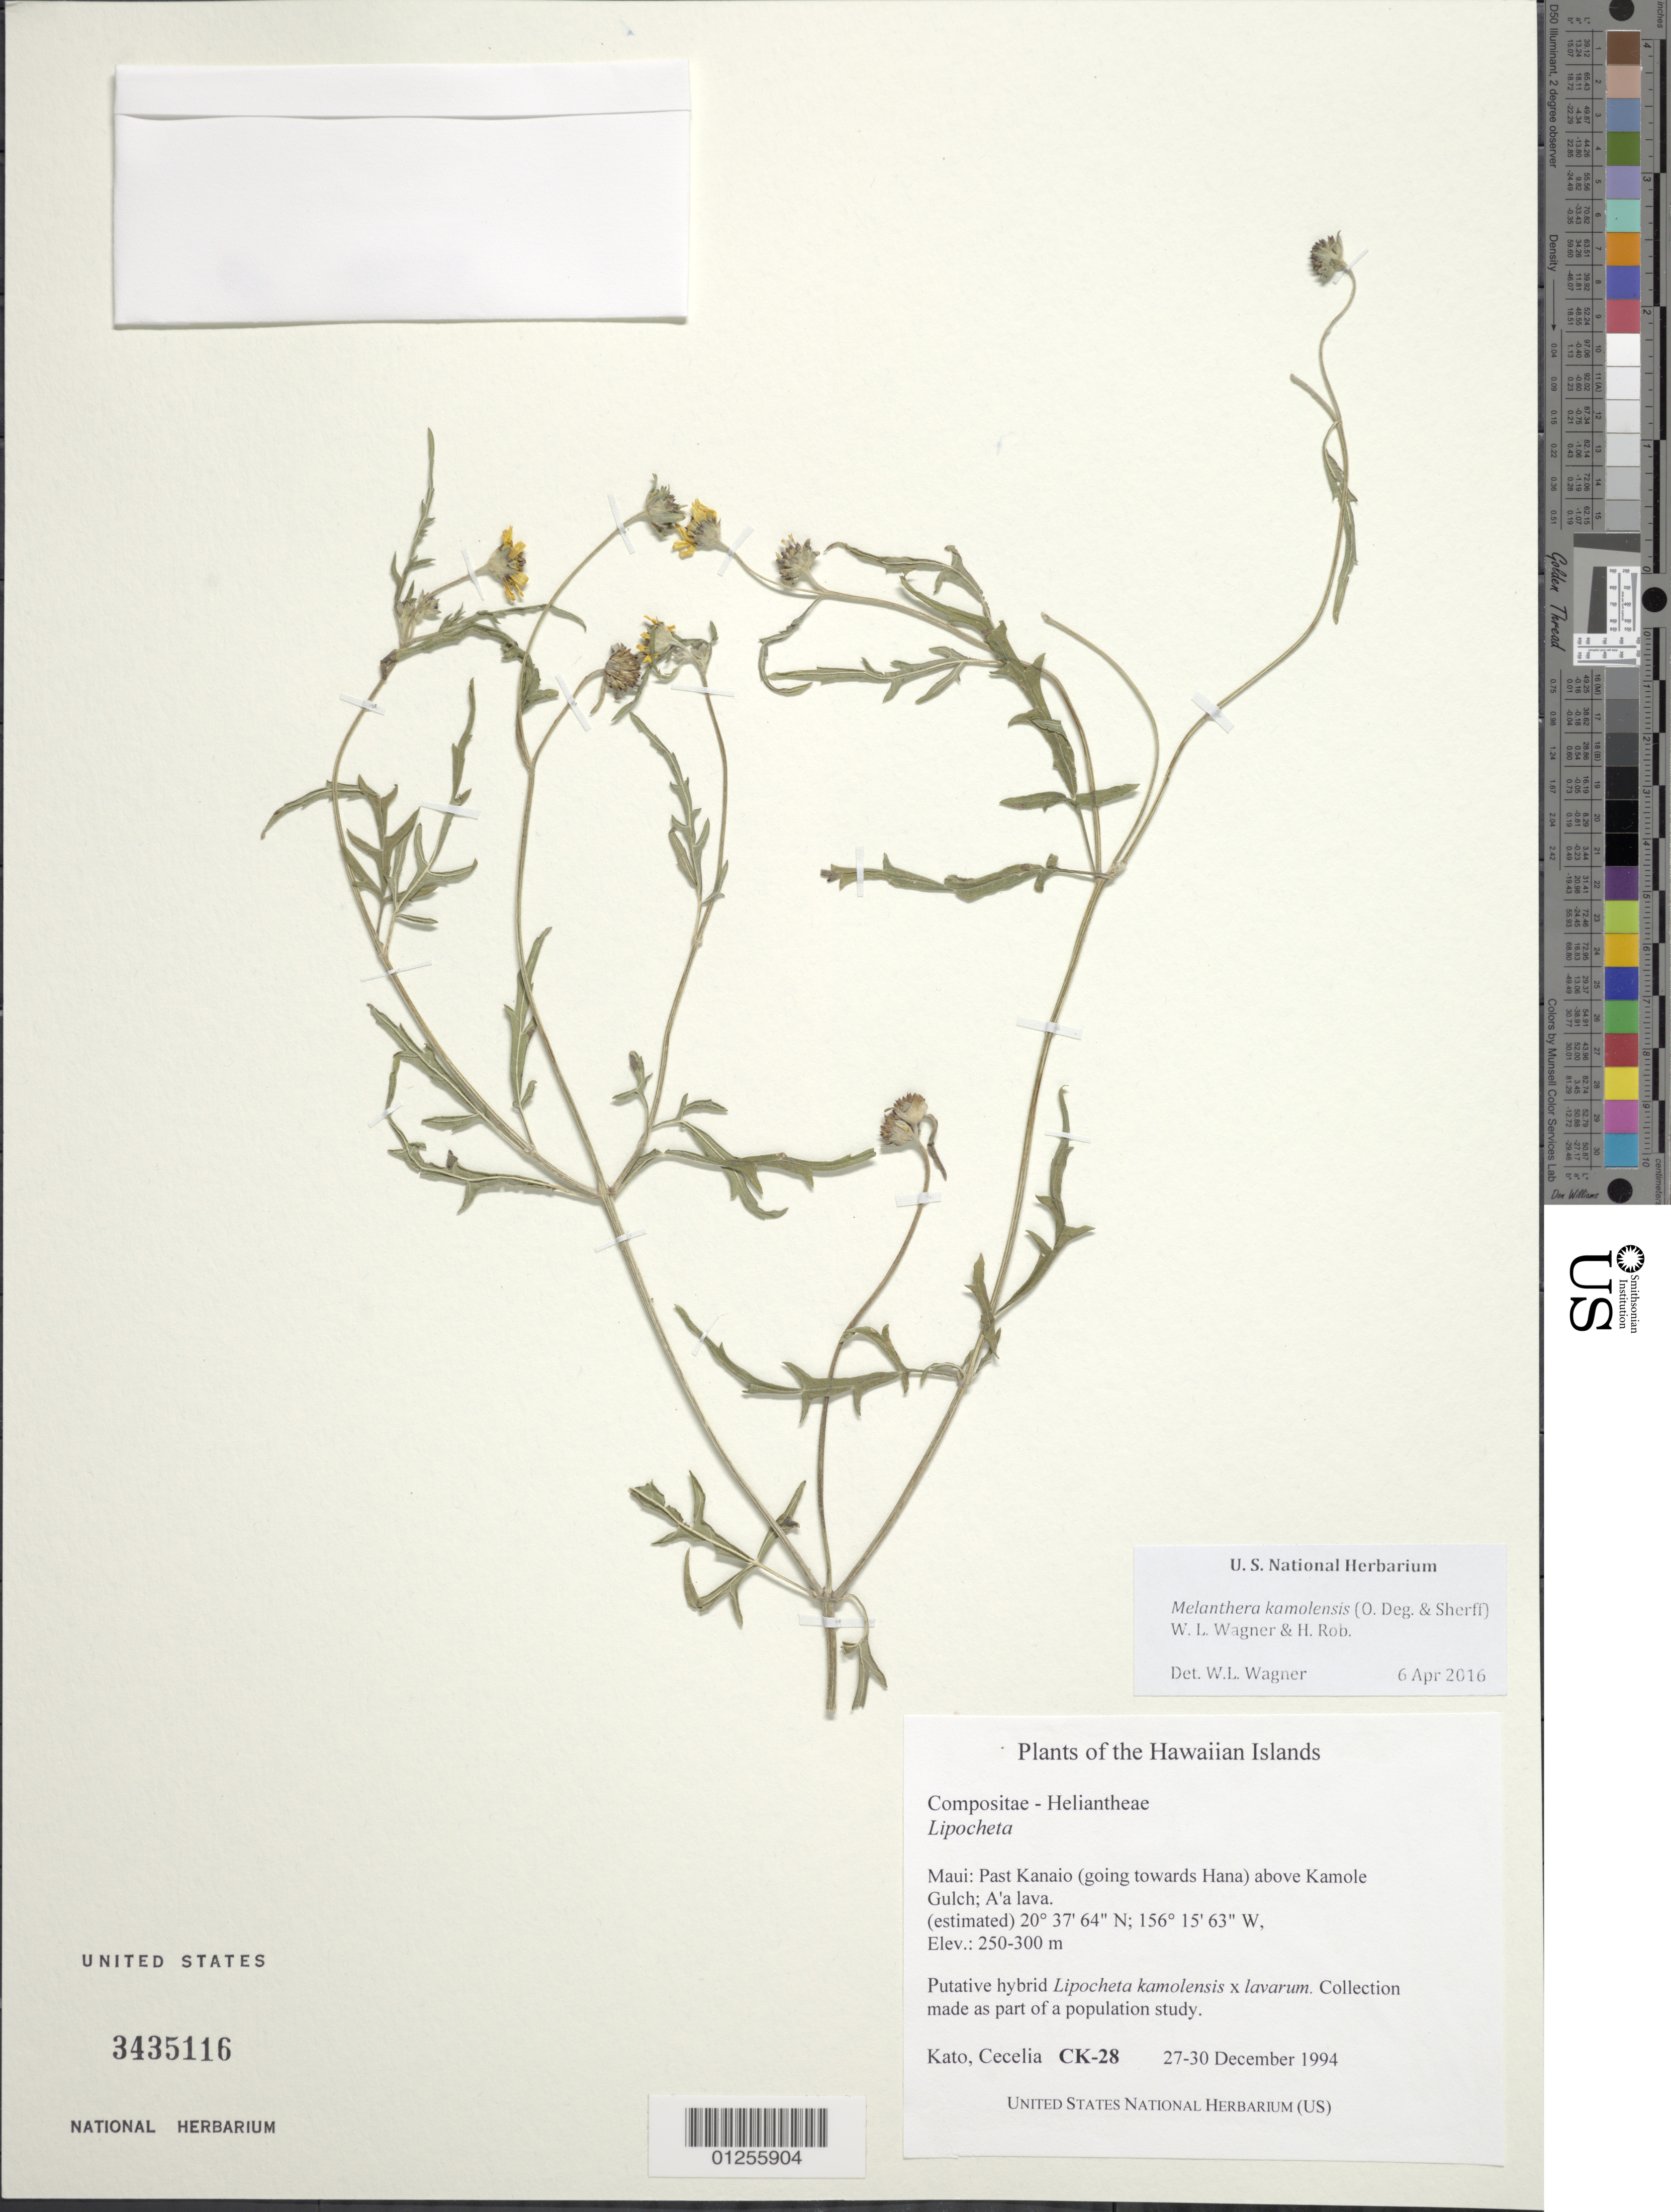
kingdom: Plantae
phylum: Tracheophyta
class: Magnoliopsida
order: Asterales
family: Asteraceae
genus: Wollastonia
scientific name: Wollastonia kamolensis x W. lavarum (Gaudich.) Orchard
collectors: C. Kato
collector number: CK-28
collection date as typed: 27 - 30 Dec 1994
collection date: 1994-12-27/1994-12-30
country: United States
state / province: Hawaii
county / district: Maui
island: Maui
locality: Past Kanaio (going towards Hana) above Kamole Gulch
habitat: A'a lava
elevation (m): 250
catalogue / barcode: US 3435116